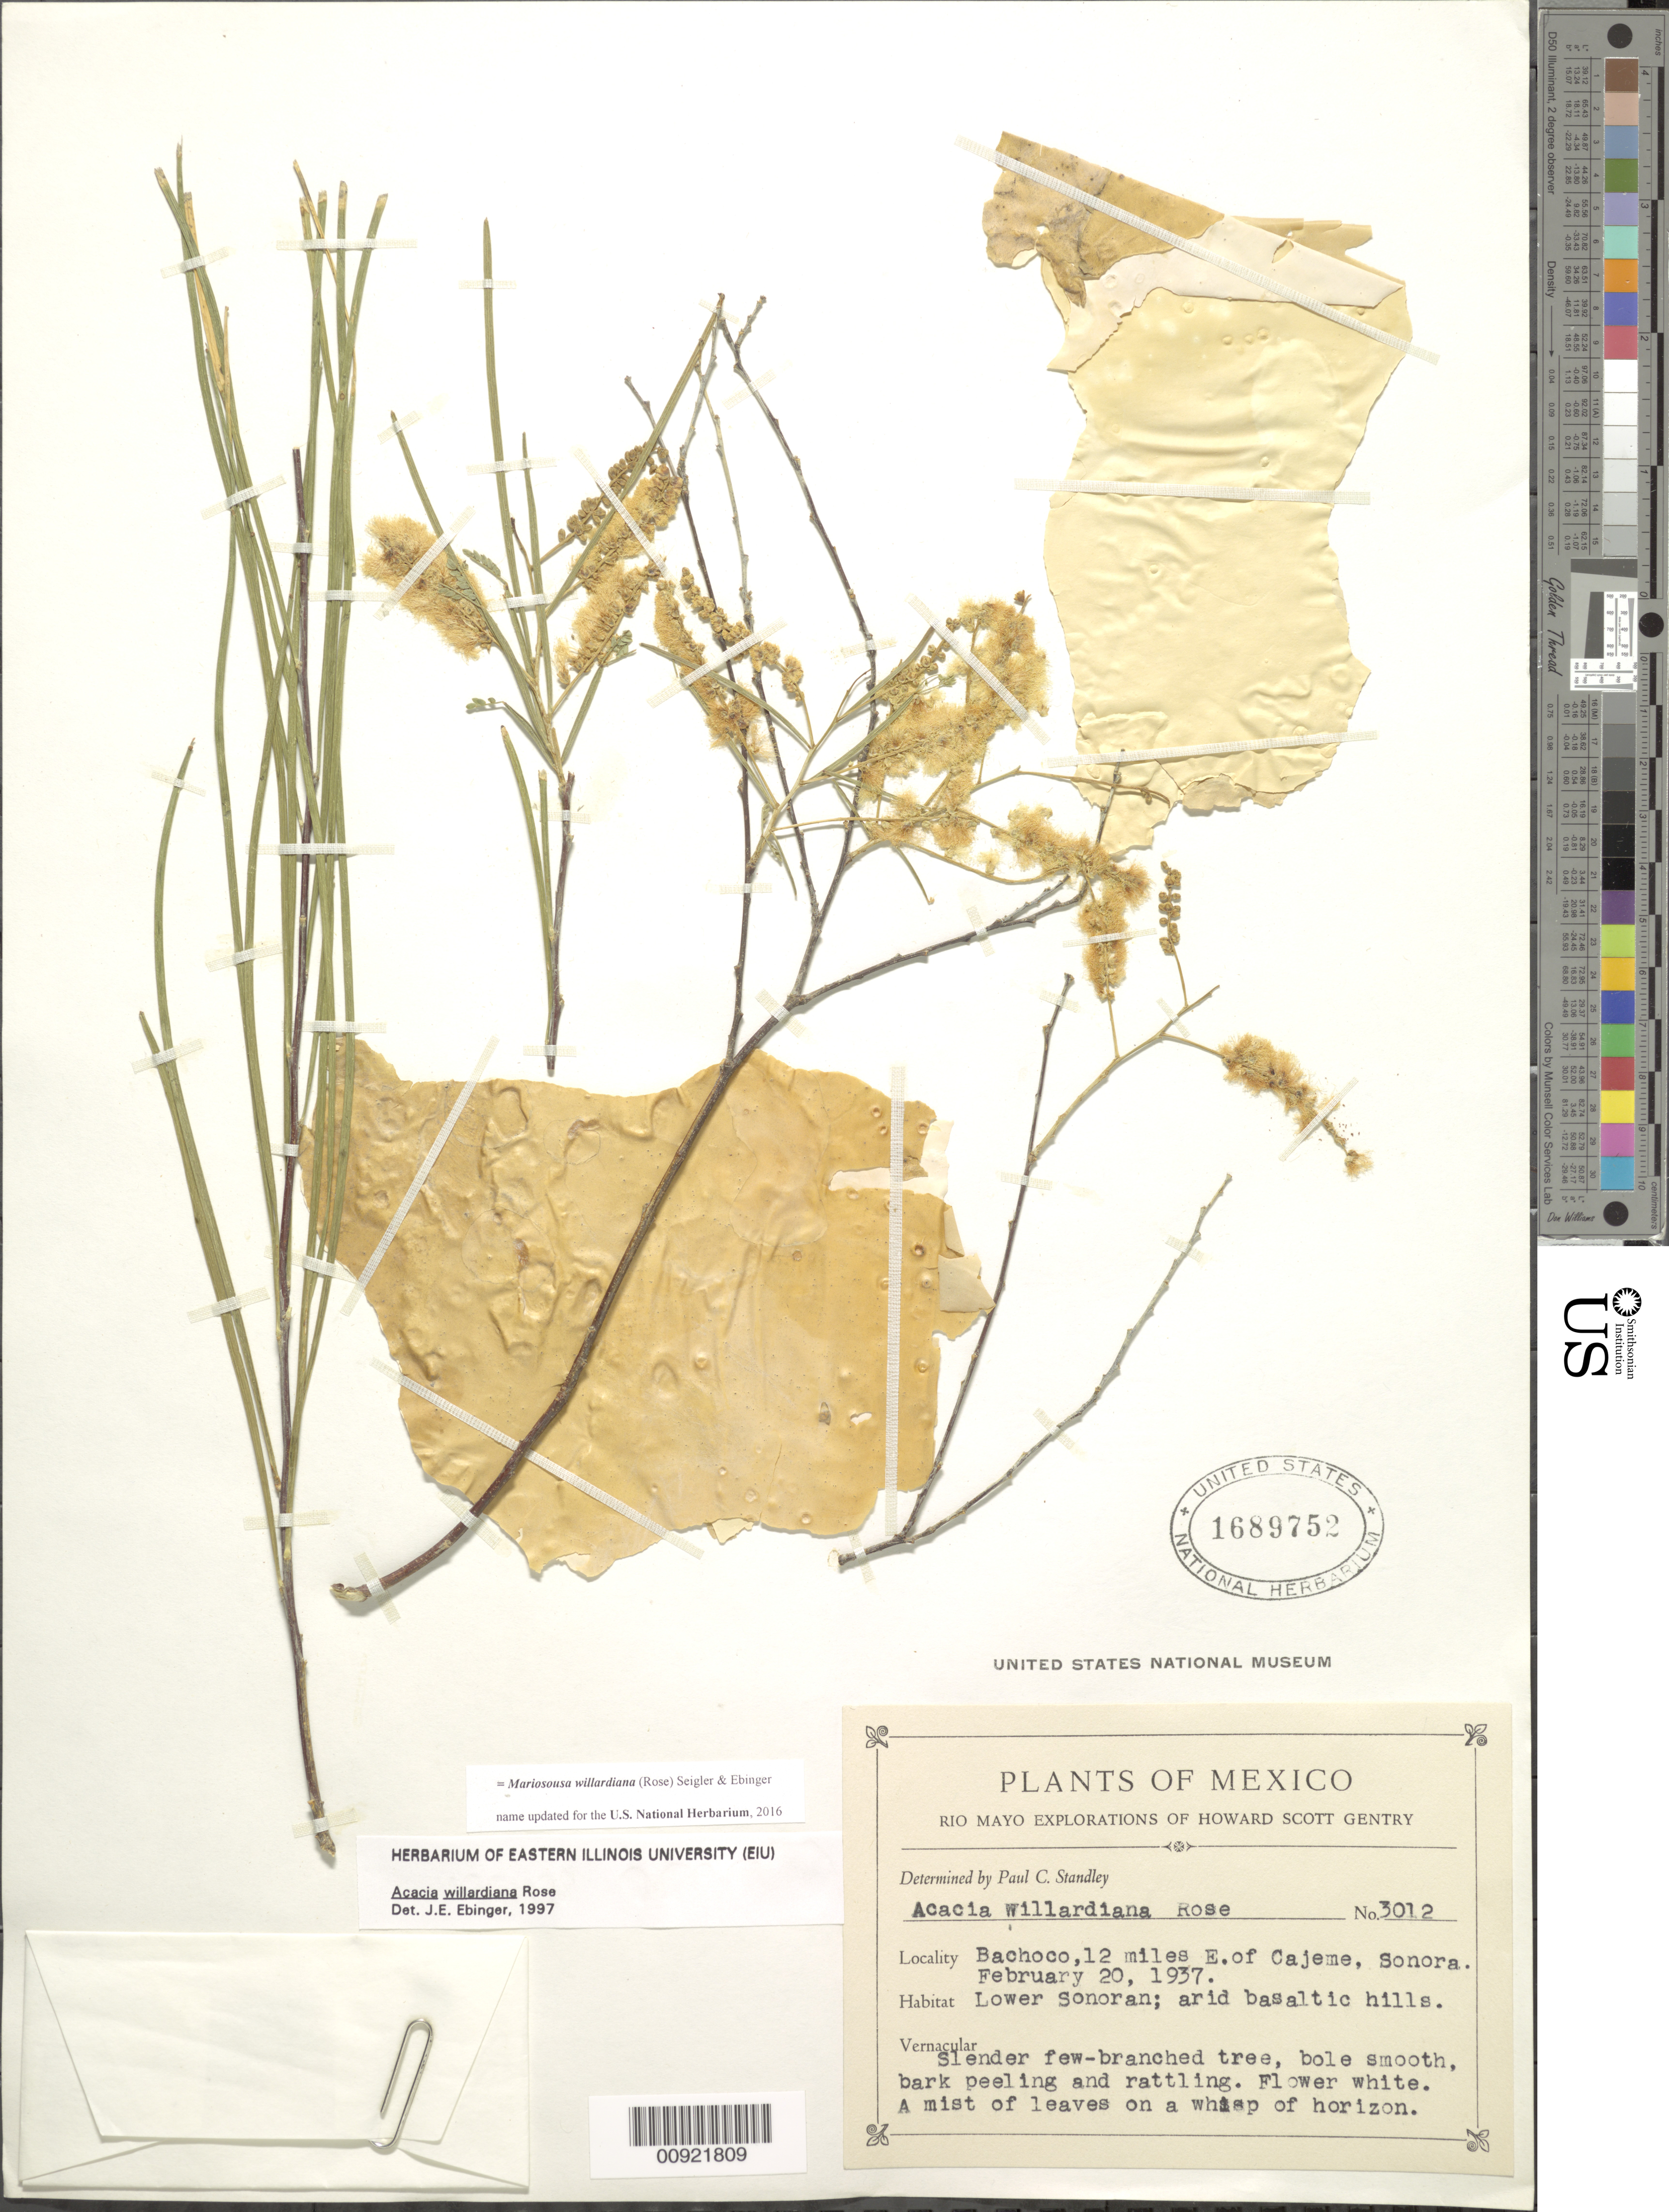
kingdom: Plantae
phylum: Tracheophyta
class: Magnoliopsida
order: Fabales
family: Fabaceae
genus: Mariosousa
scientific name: Mariosousa willardiana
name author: (Rose) Seigler & Ebinger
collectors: H. S. Gentry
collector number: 3012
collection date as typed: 20 Feb 1937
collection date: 1937-02-20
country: Mexico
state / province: Sonora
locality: Bachoco, 12 miles E of Cajeme, Sonora.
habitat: Lower Sonoran; arid basaltic hills.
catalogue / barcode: US 1689752